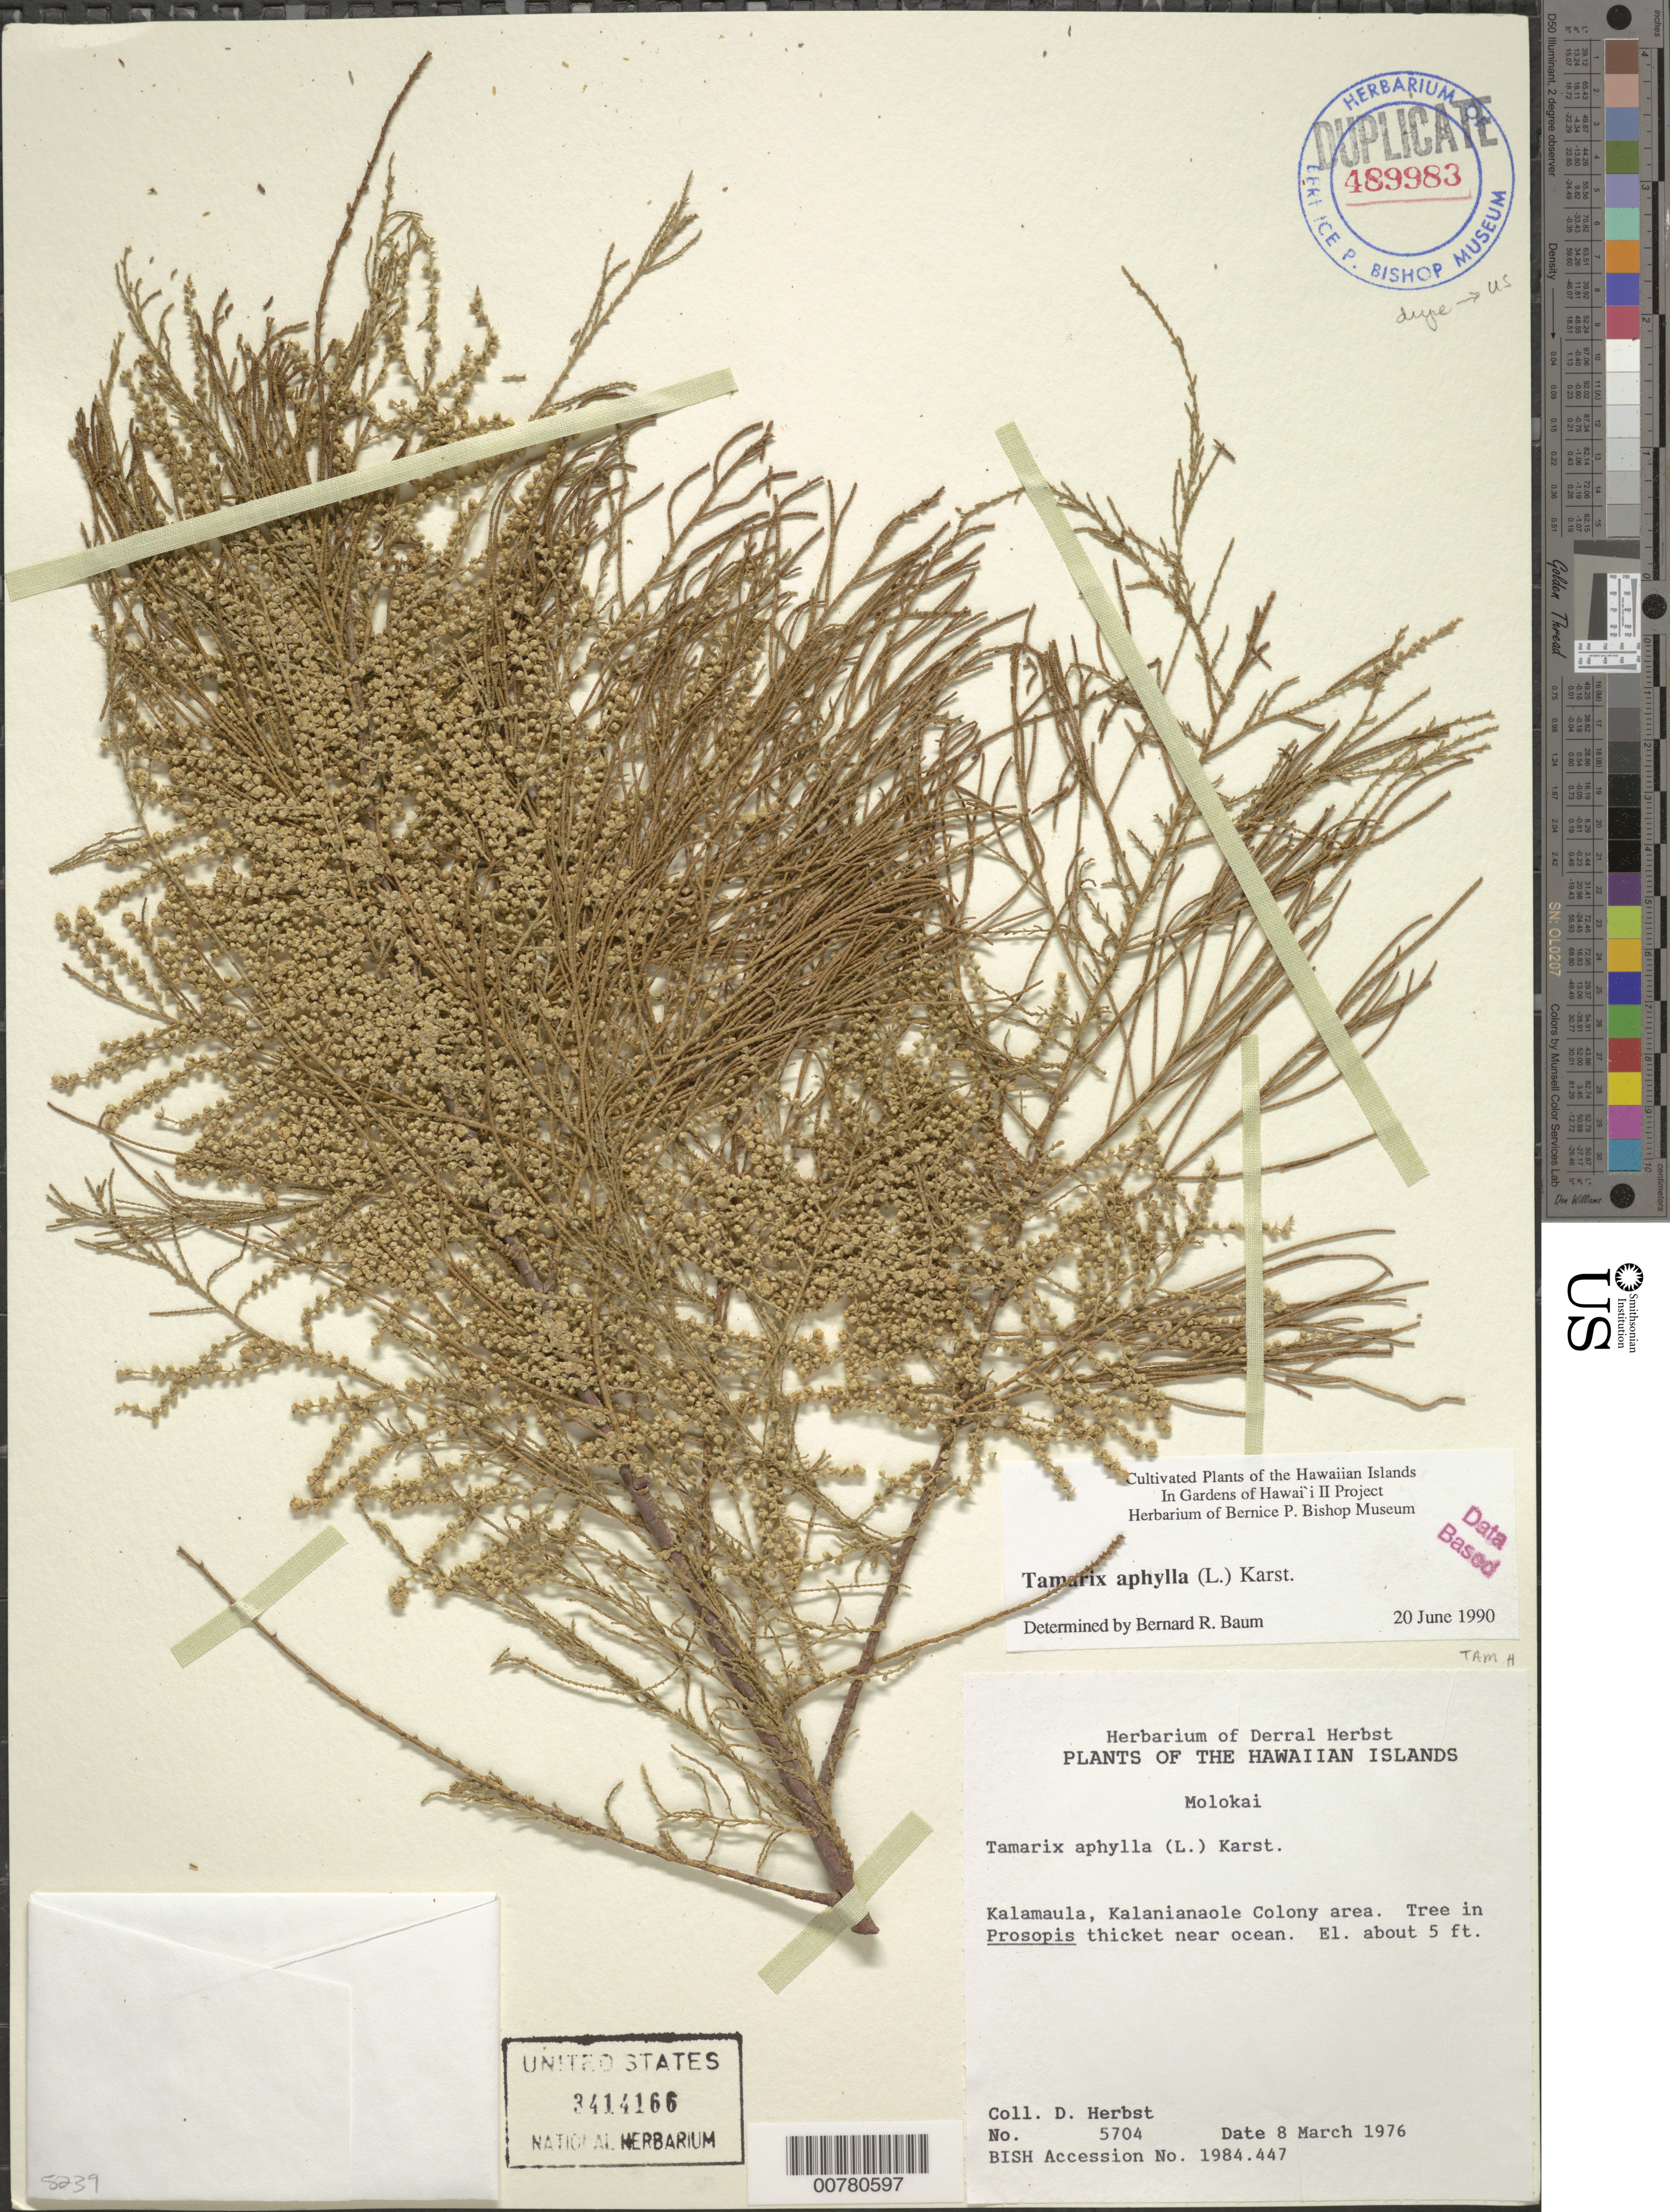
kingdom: Plantae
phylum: Tracheophyta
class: Magnoliopsida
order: Caryophyllales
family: Tamaricaceae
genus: Tamarix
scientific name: Tamarix aphylla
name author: (L.) H. Karst.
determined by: Baum, B. R.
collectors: D. R. Herbst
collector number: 5704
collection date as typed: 8 Mar 1976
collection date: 1976-03-08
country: United States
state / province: Hawaii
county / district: Maui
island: Moloka'i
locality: Kalamaula, Kalanianaole Colony area.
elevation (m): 1.5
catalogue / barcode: US 3414166